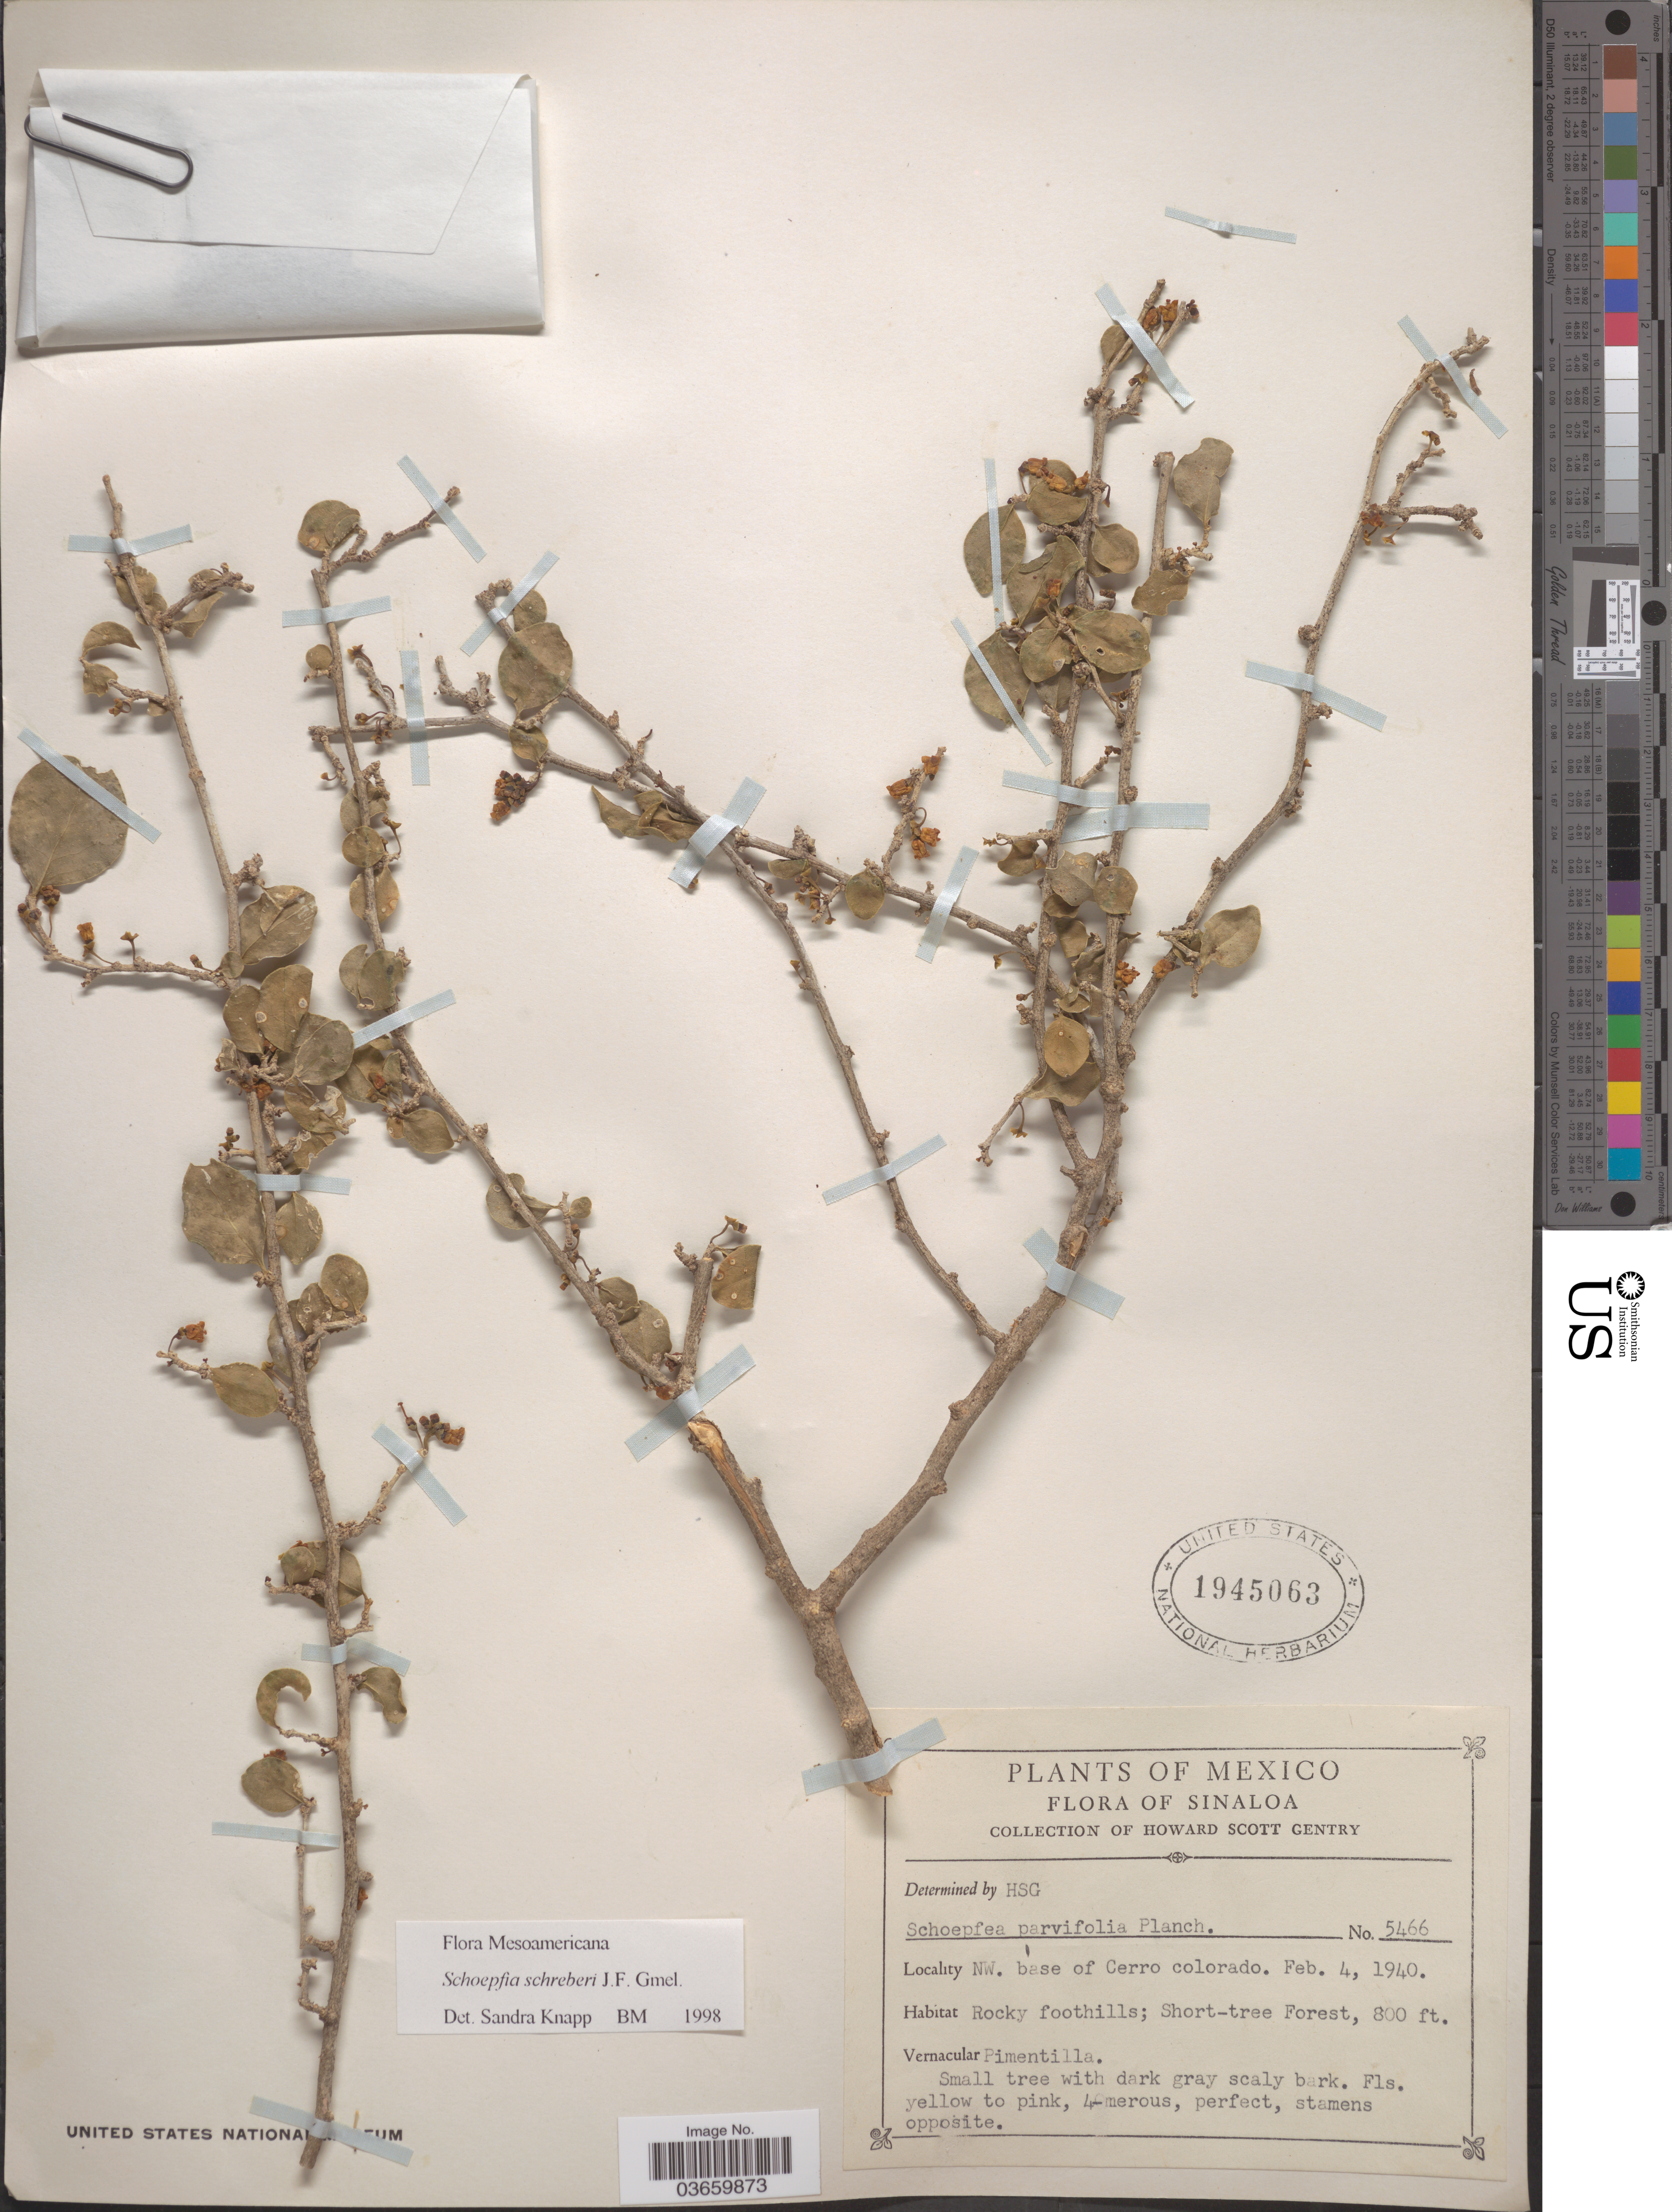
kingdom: Plantae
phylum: Tracheophyta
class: Magnoliopsida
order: Santalales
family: Schoepfiaceae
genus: Schoepfia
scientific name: Schoepfia schreberi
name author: J.F. Gmel.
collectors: H. S. Gentry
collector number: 5466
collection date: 1940-02-04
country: Mexico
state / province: Sinaloa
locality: NW. base of Cerro colorado.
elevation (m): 244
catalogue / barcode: US 1945063